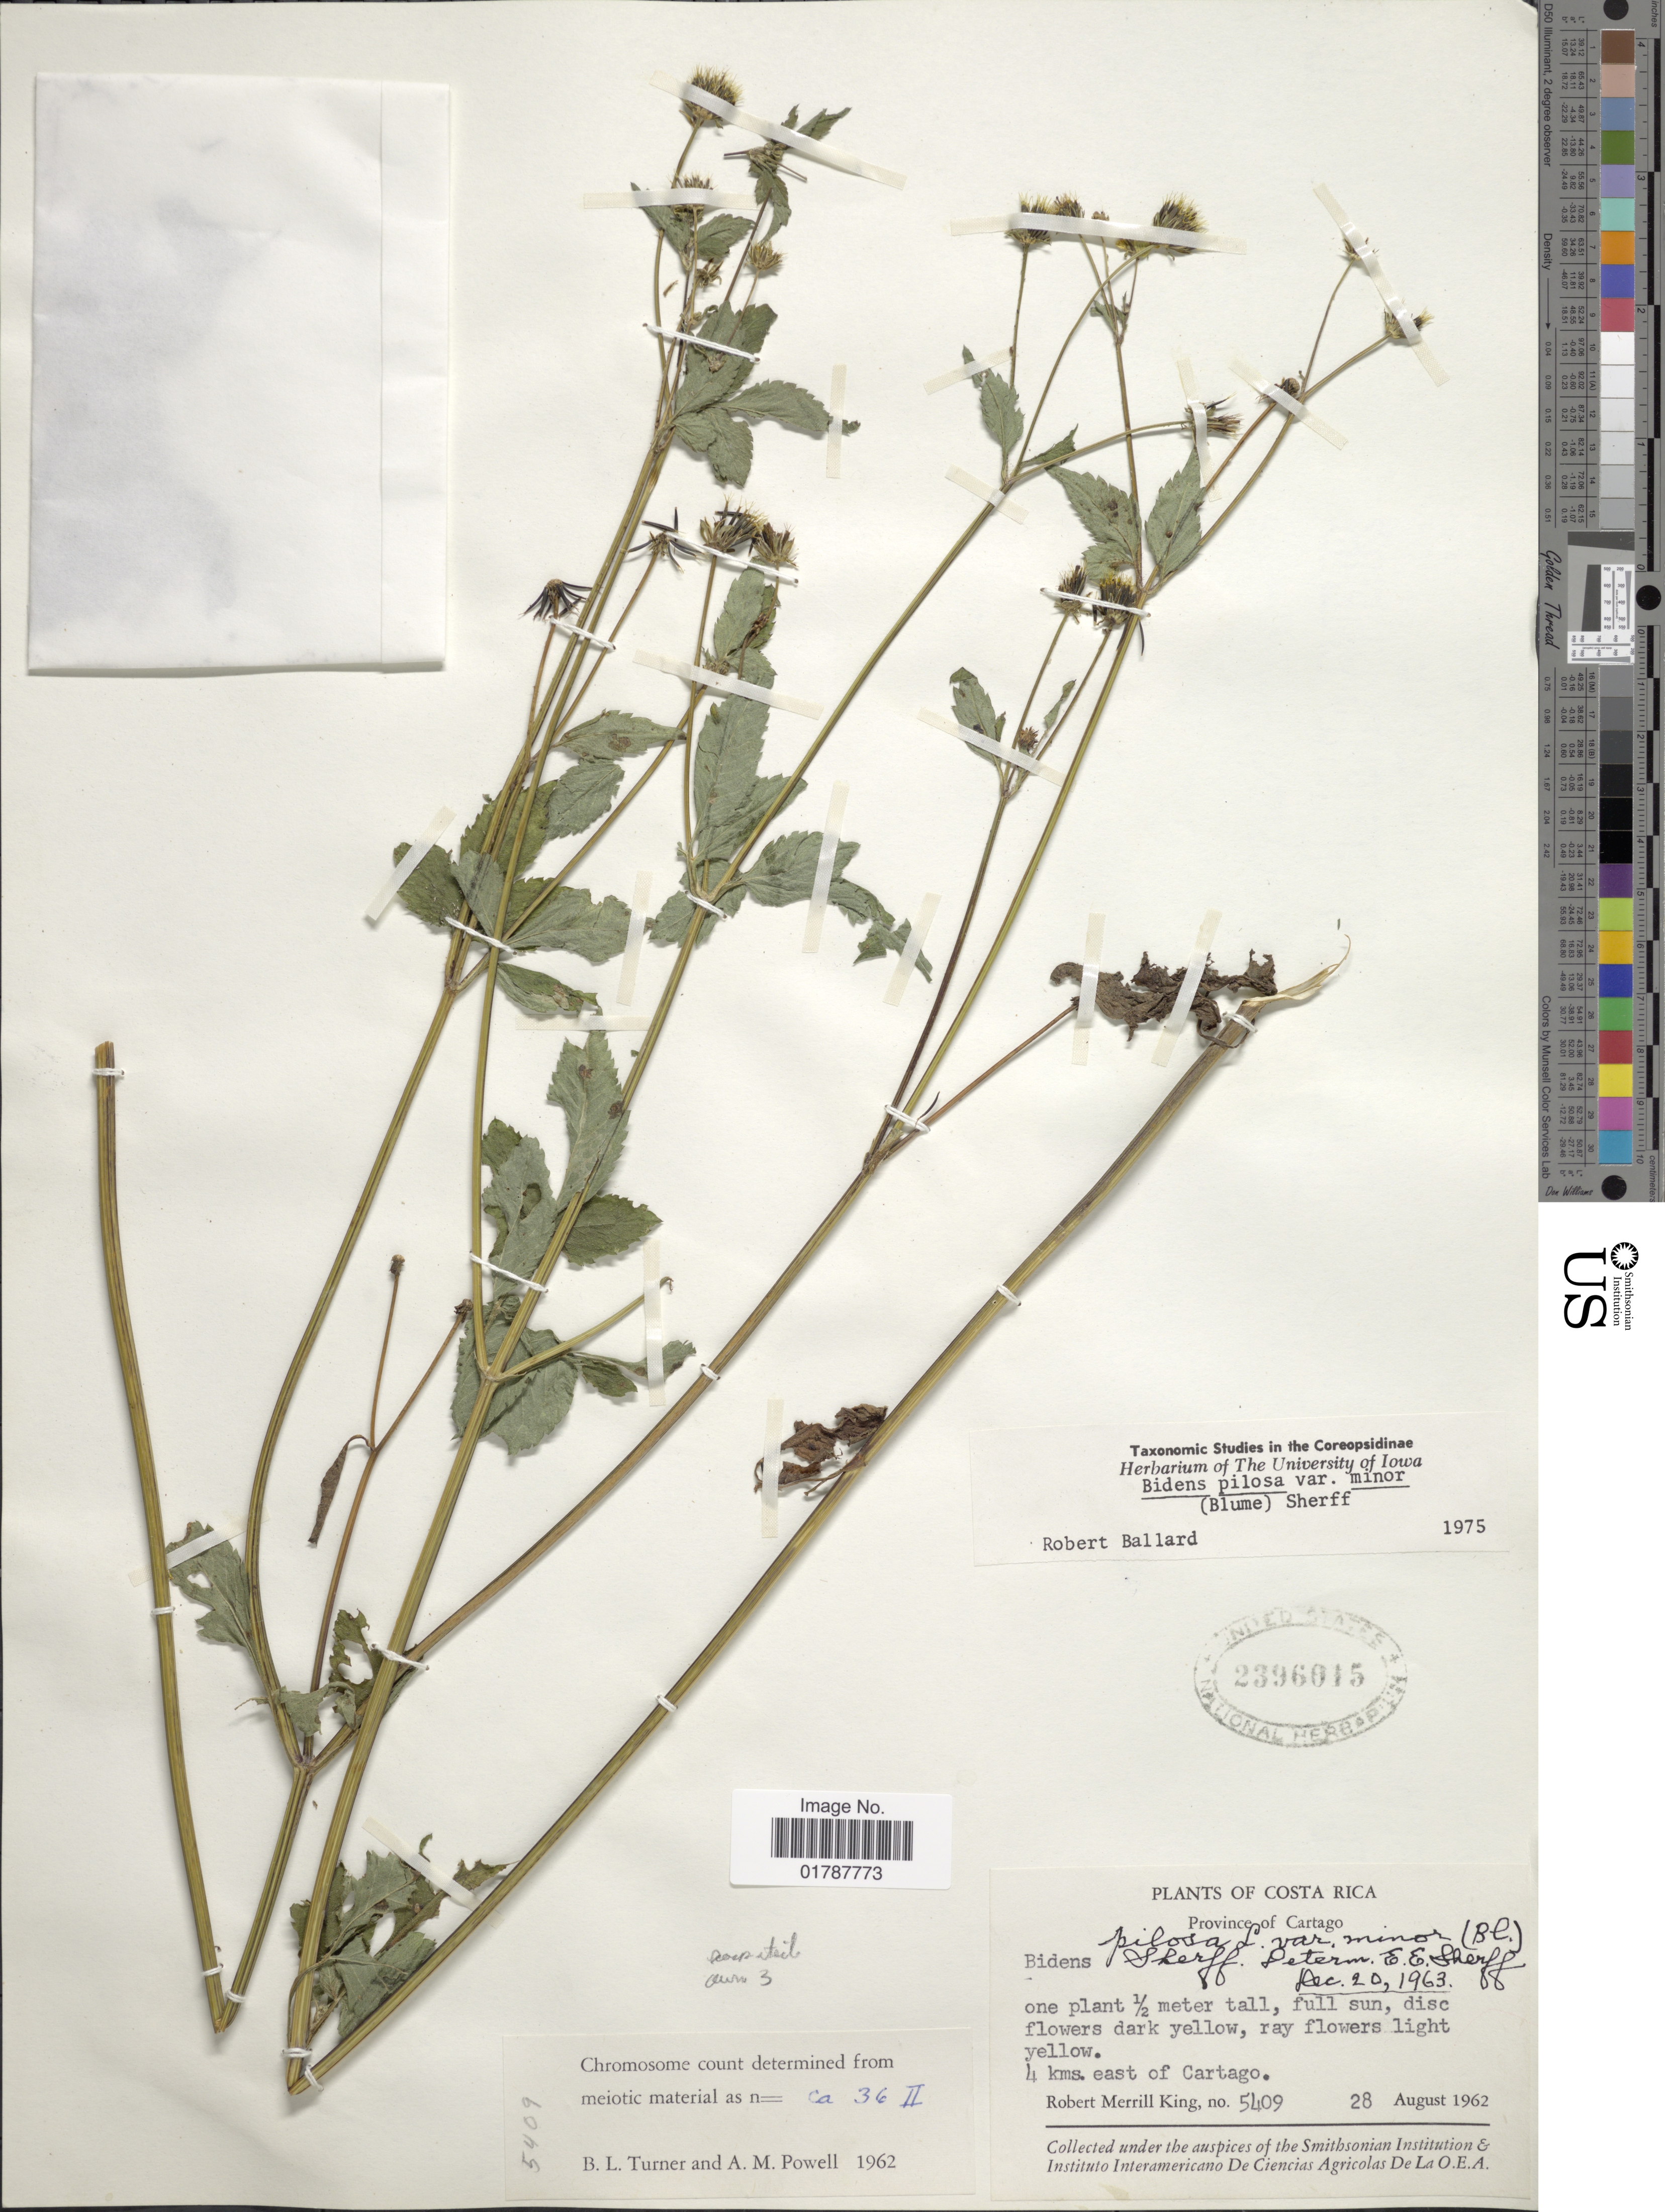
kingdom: Plantae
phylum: Tracheophyta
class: Magnoliopsida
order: Asterales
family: Asteraceae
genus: Bidens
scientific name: Bidens pilosa var. minor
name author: (Blume) Sherff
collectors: R. M. King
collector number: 5409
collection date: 1962-08-28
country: Costa Rica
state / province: Cartago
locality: Province of Cartago, 4 km east of Cartago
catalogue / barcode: US 2396015